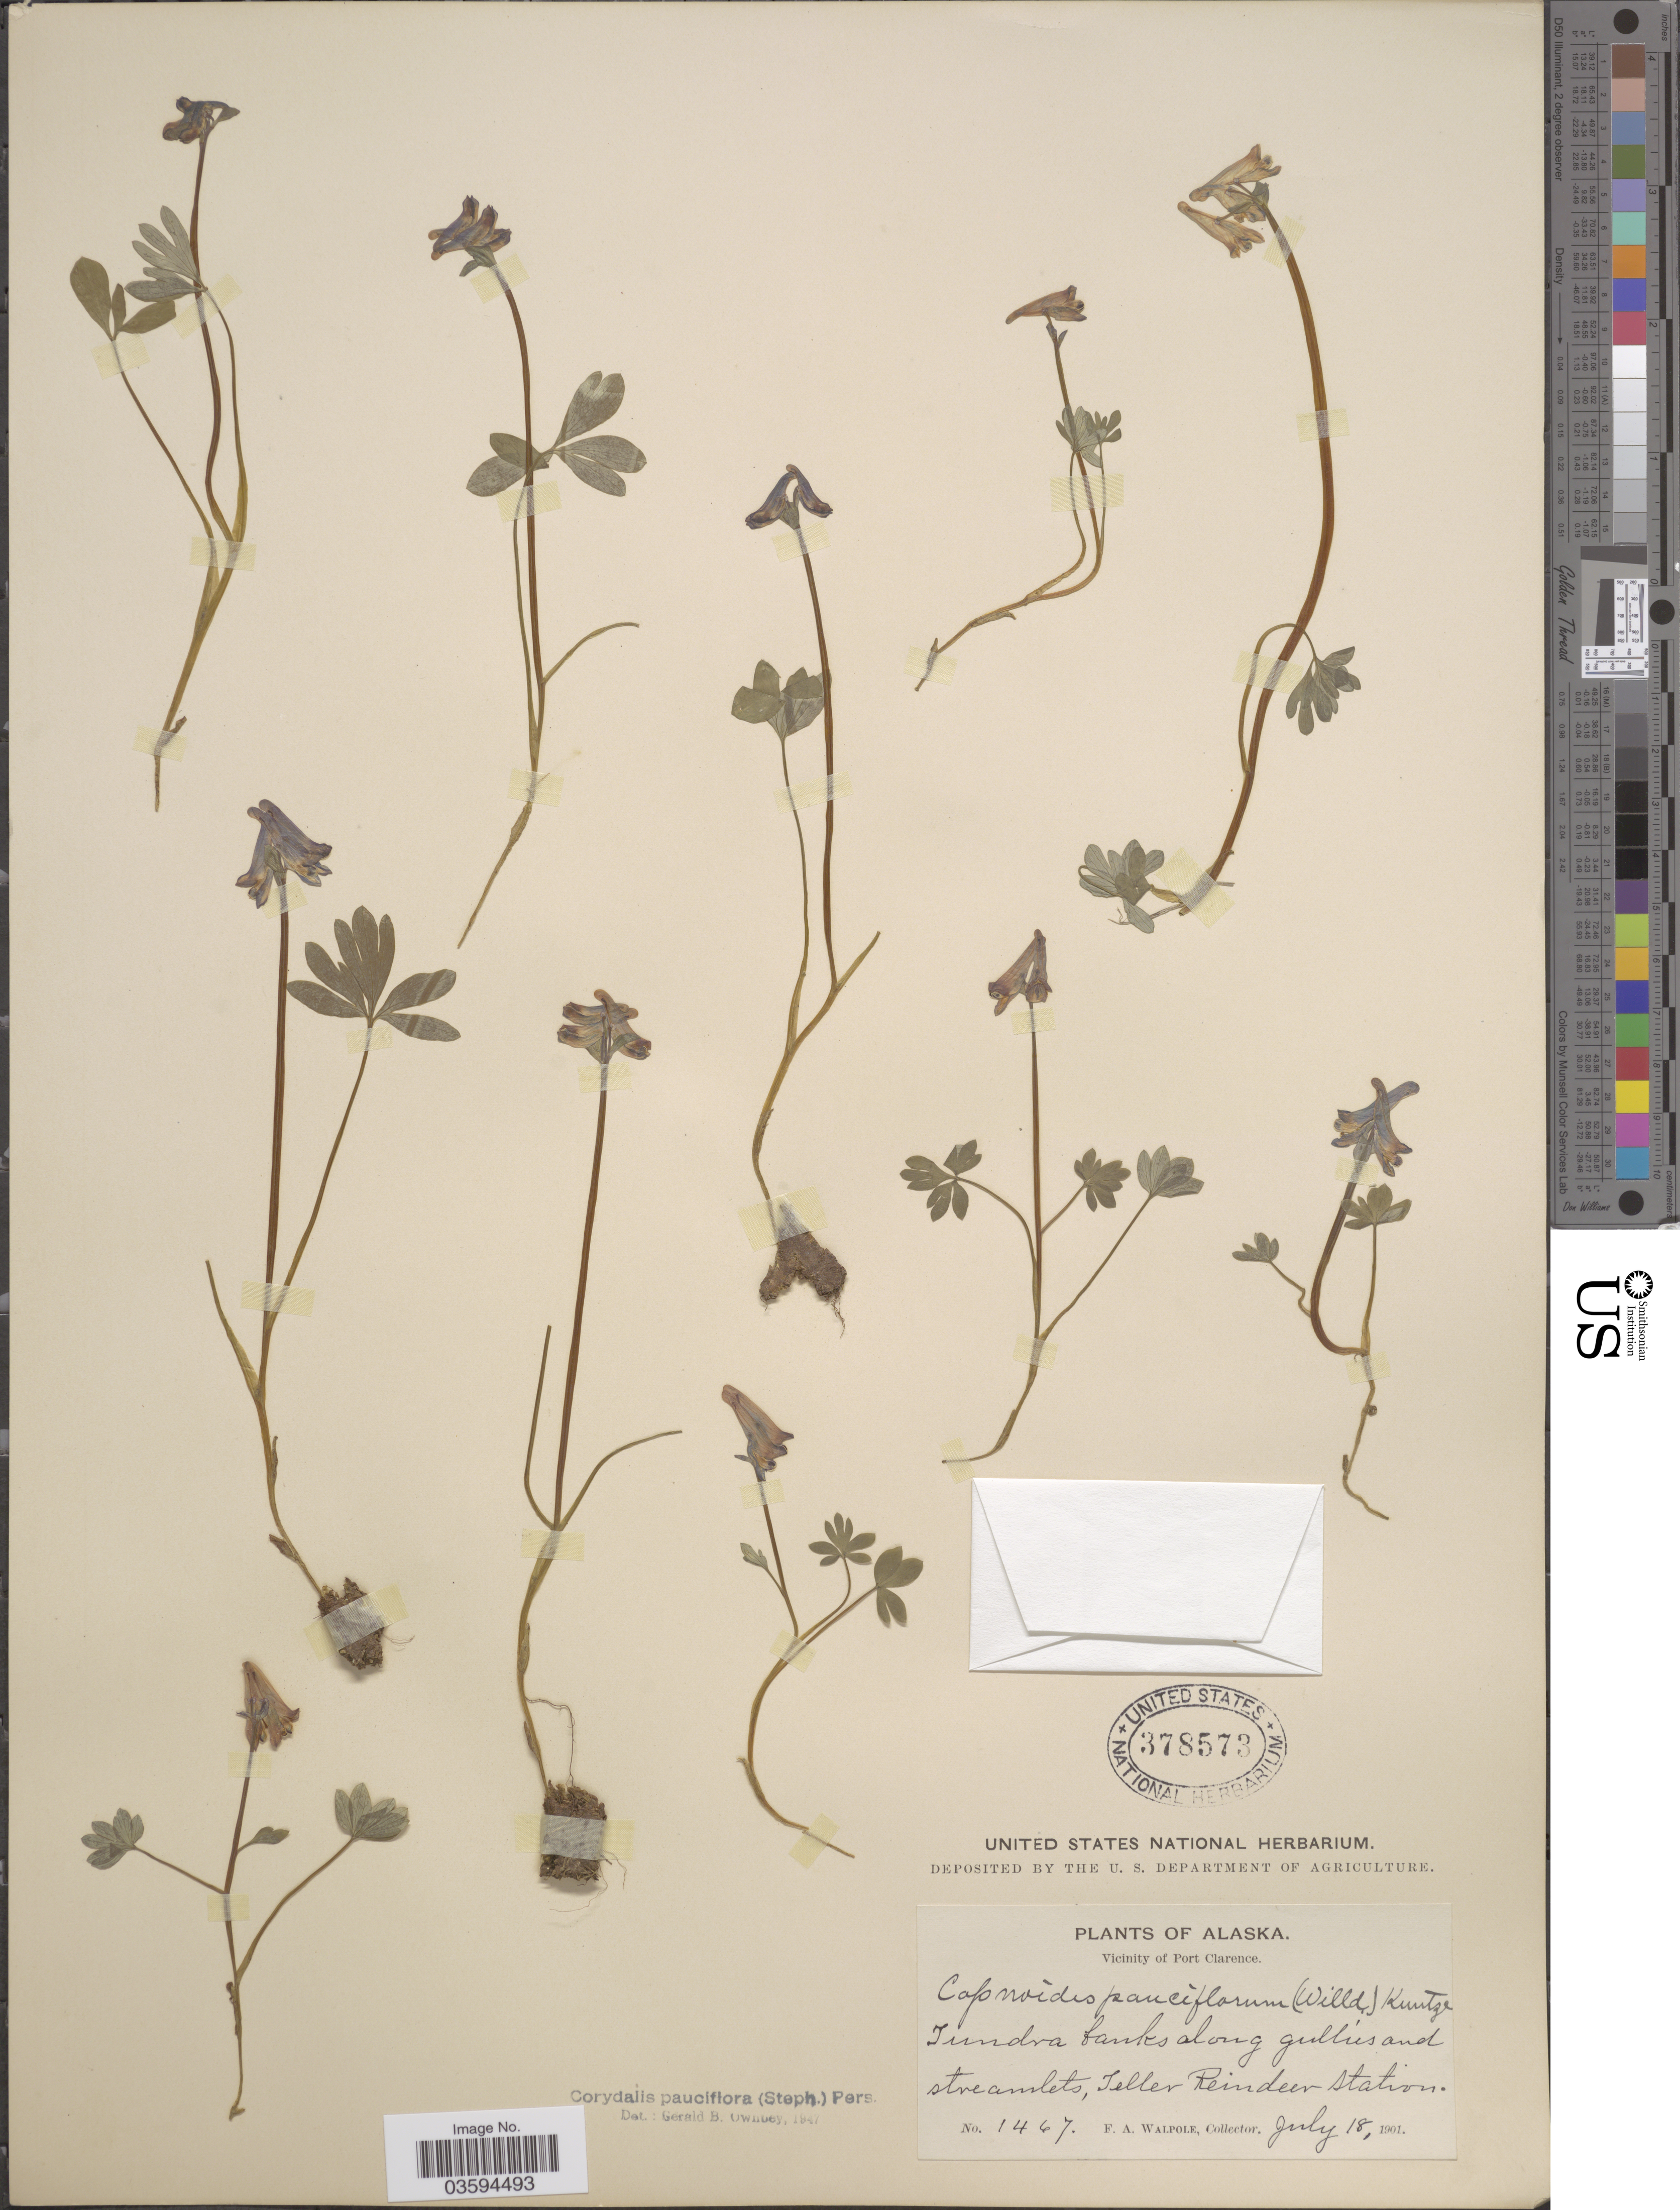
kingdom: Plantae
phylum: Tracheophyta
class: Magnoliopsida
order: Ranunculales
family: Papaveraceae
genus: Corydalis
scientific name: Corydalis pauciflora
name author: (Stephan) Pers.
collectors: F. Walpole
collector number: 1467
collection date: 1901-07-18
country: United States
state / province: Alaska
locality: Vicinity of Port Clarence. Tundra banks along gullies and streamlets, Teller Reindeer Station.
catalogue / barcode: US 378573